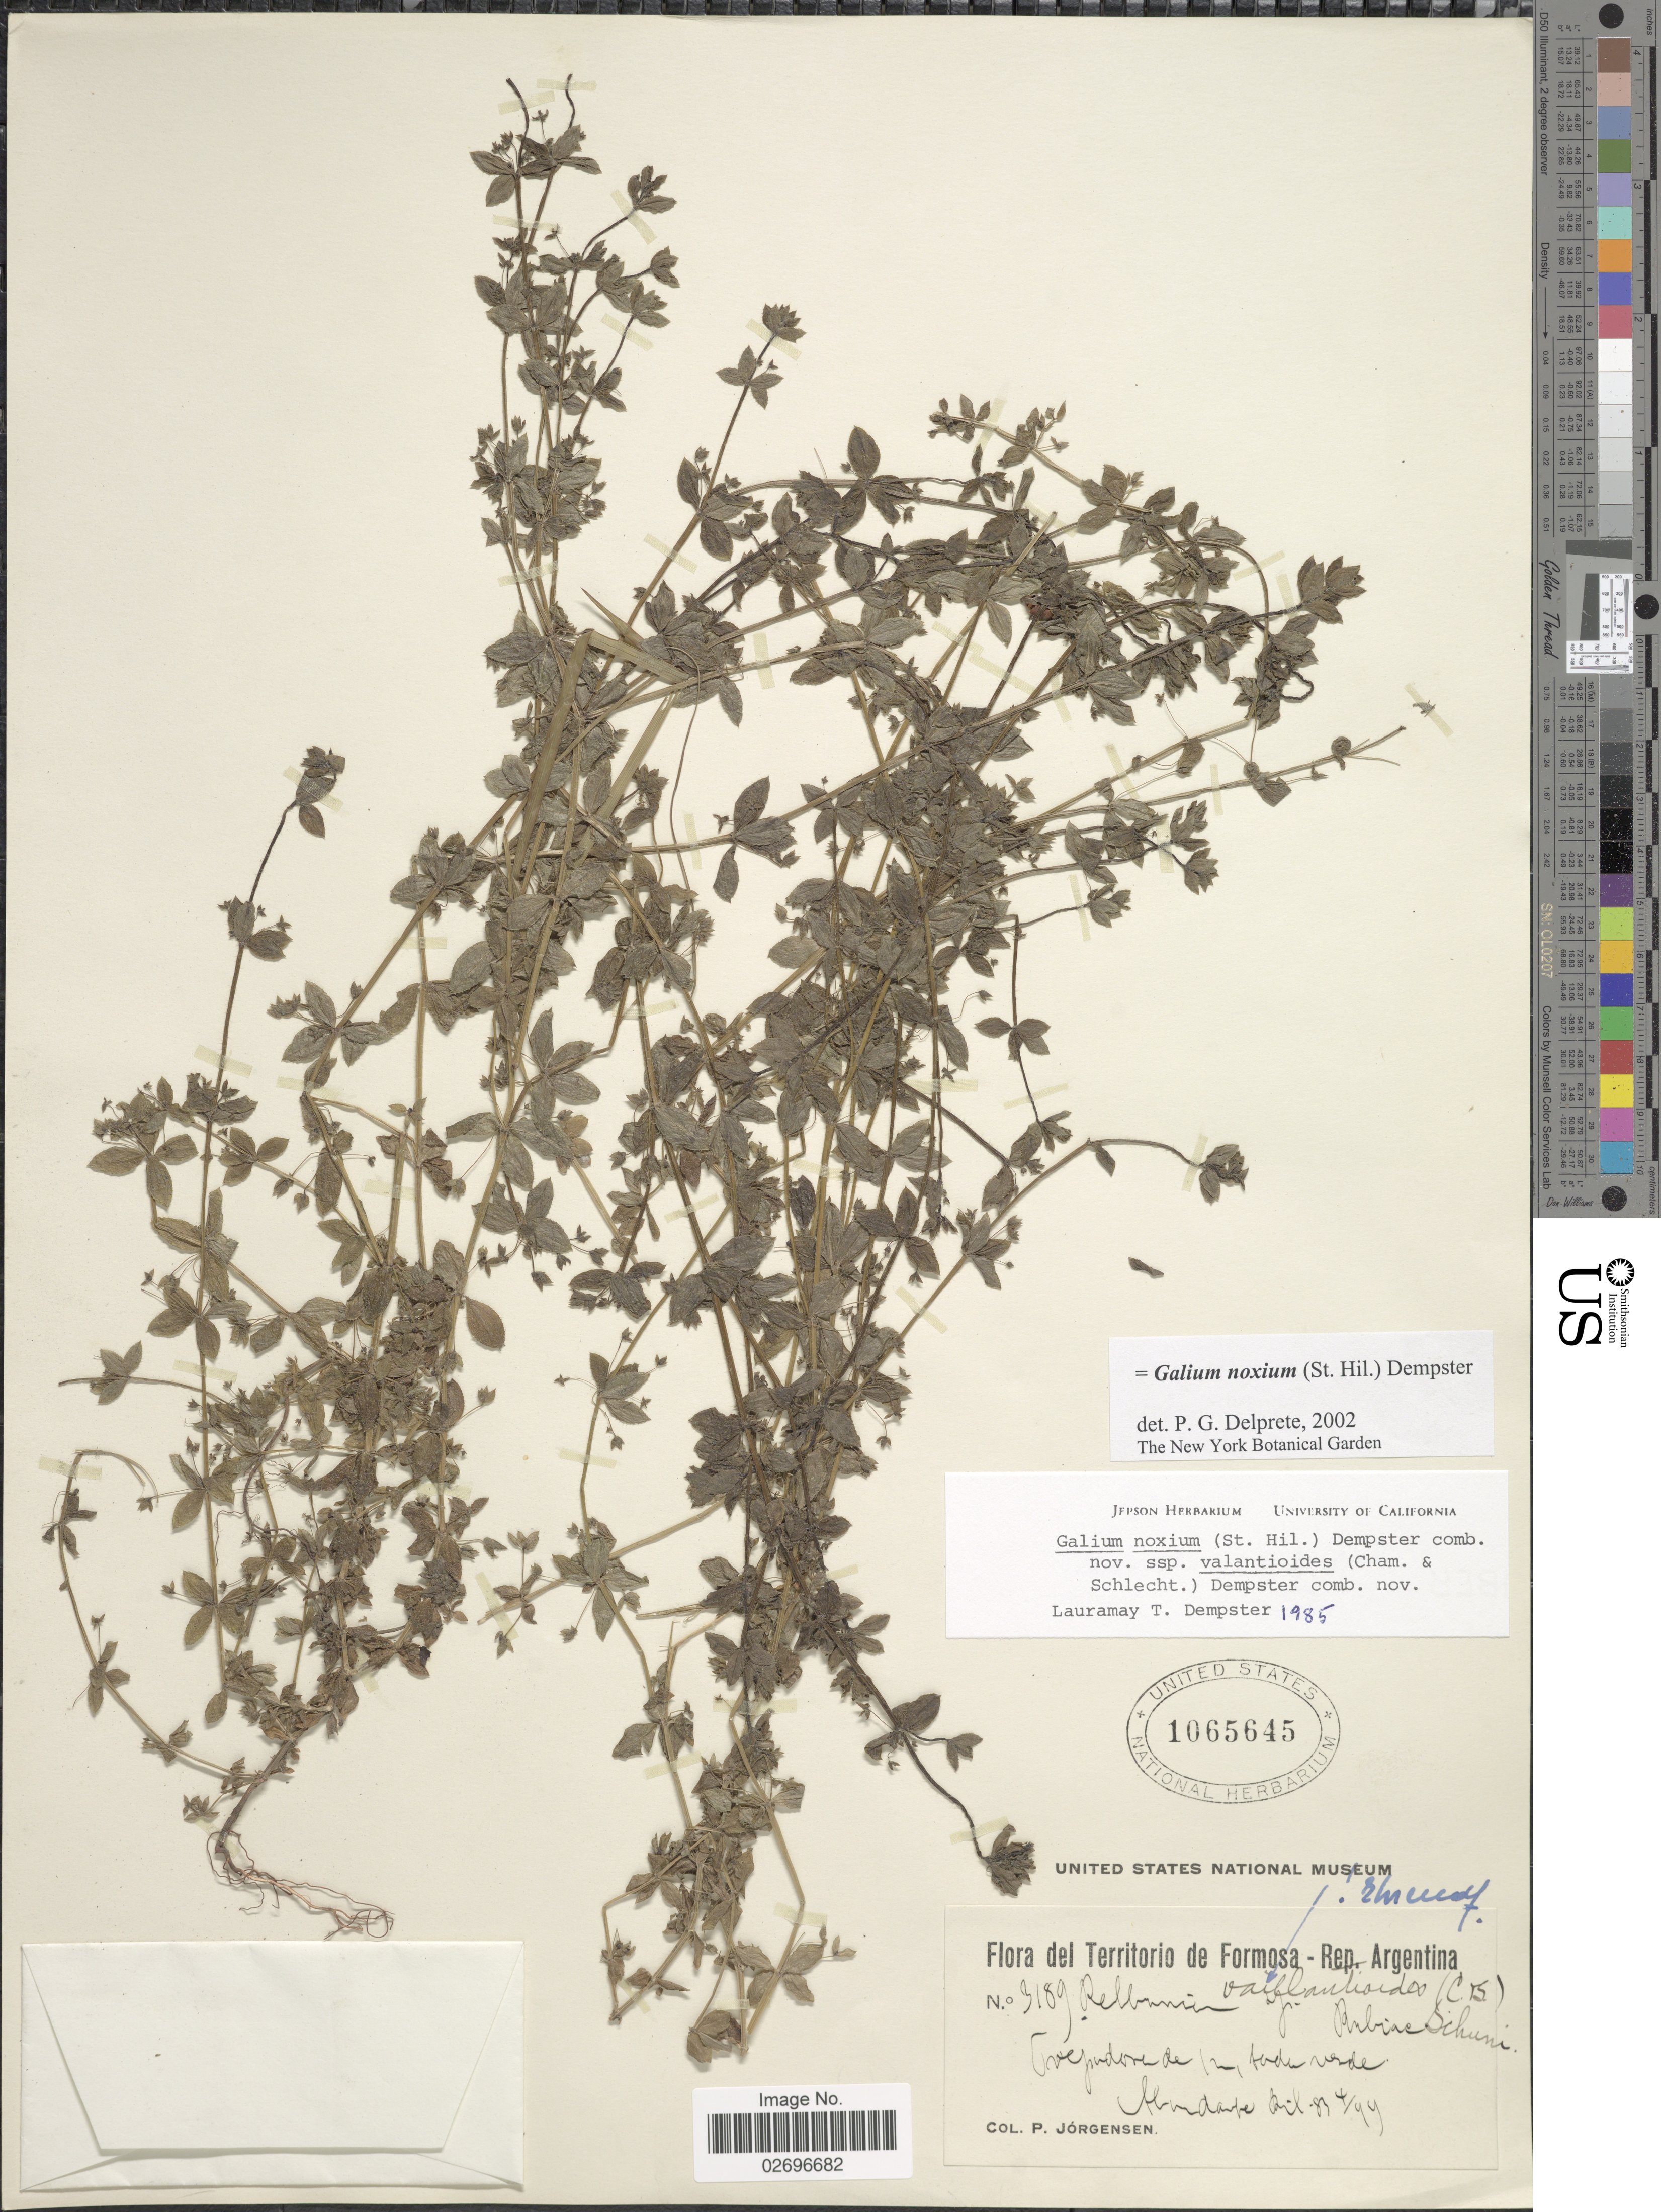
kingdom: Plantae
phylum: Tracheophyta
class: Magnoliopsida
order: Gentianales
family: Rubiaceae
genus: Galium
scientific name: Galium noxium subsp. valantioides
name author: (Cham. & Schltdl.) Dempster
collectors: P. Jörgensen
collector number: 3189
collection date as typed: Transcribed d/m/y: /4/99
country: Argentina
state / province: Formosa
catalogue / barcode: US 1065645